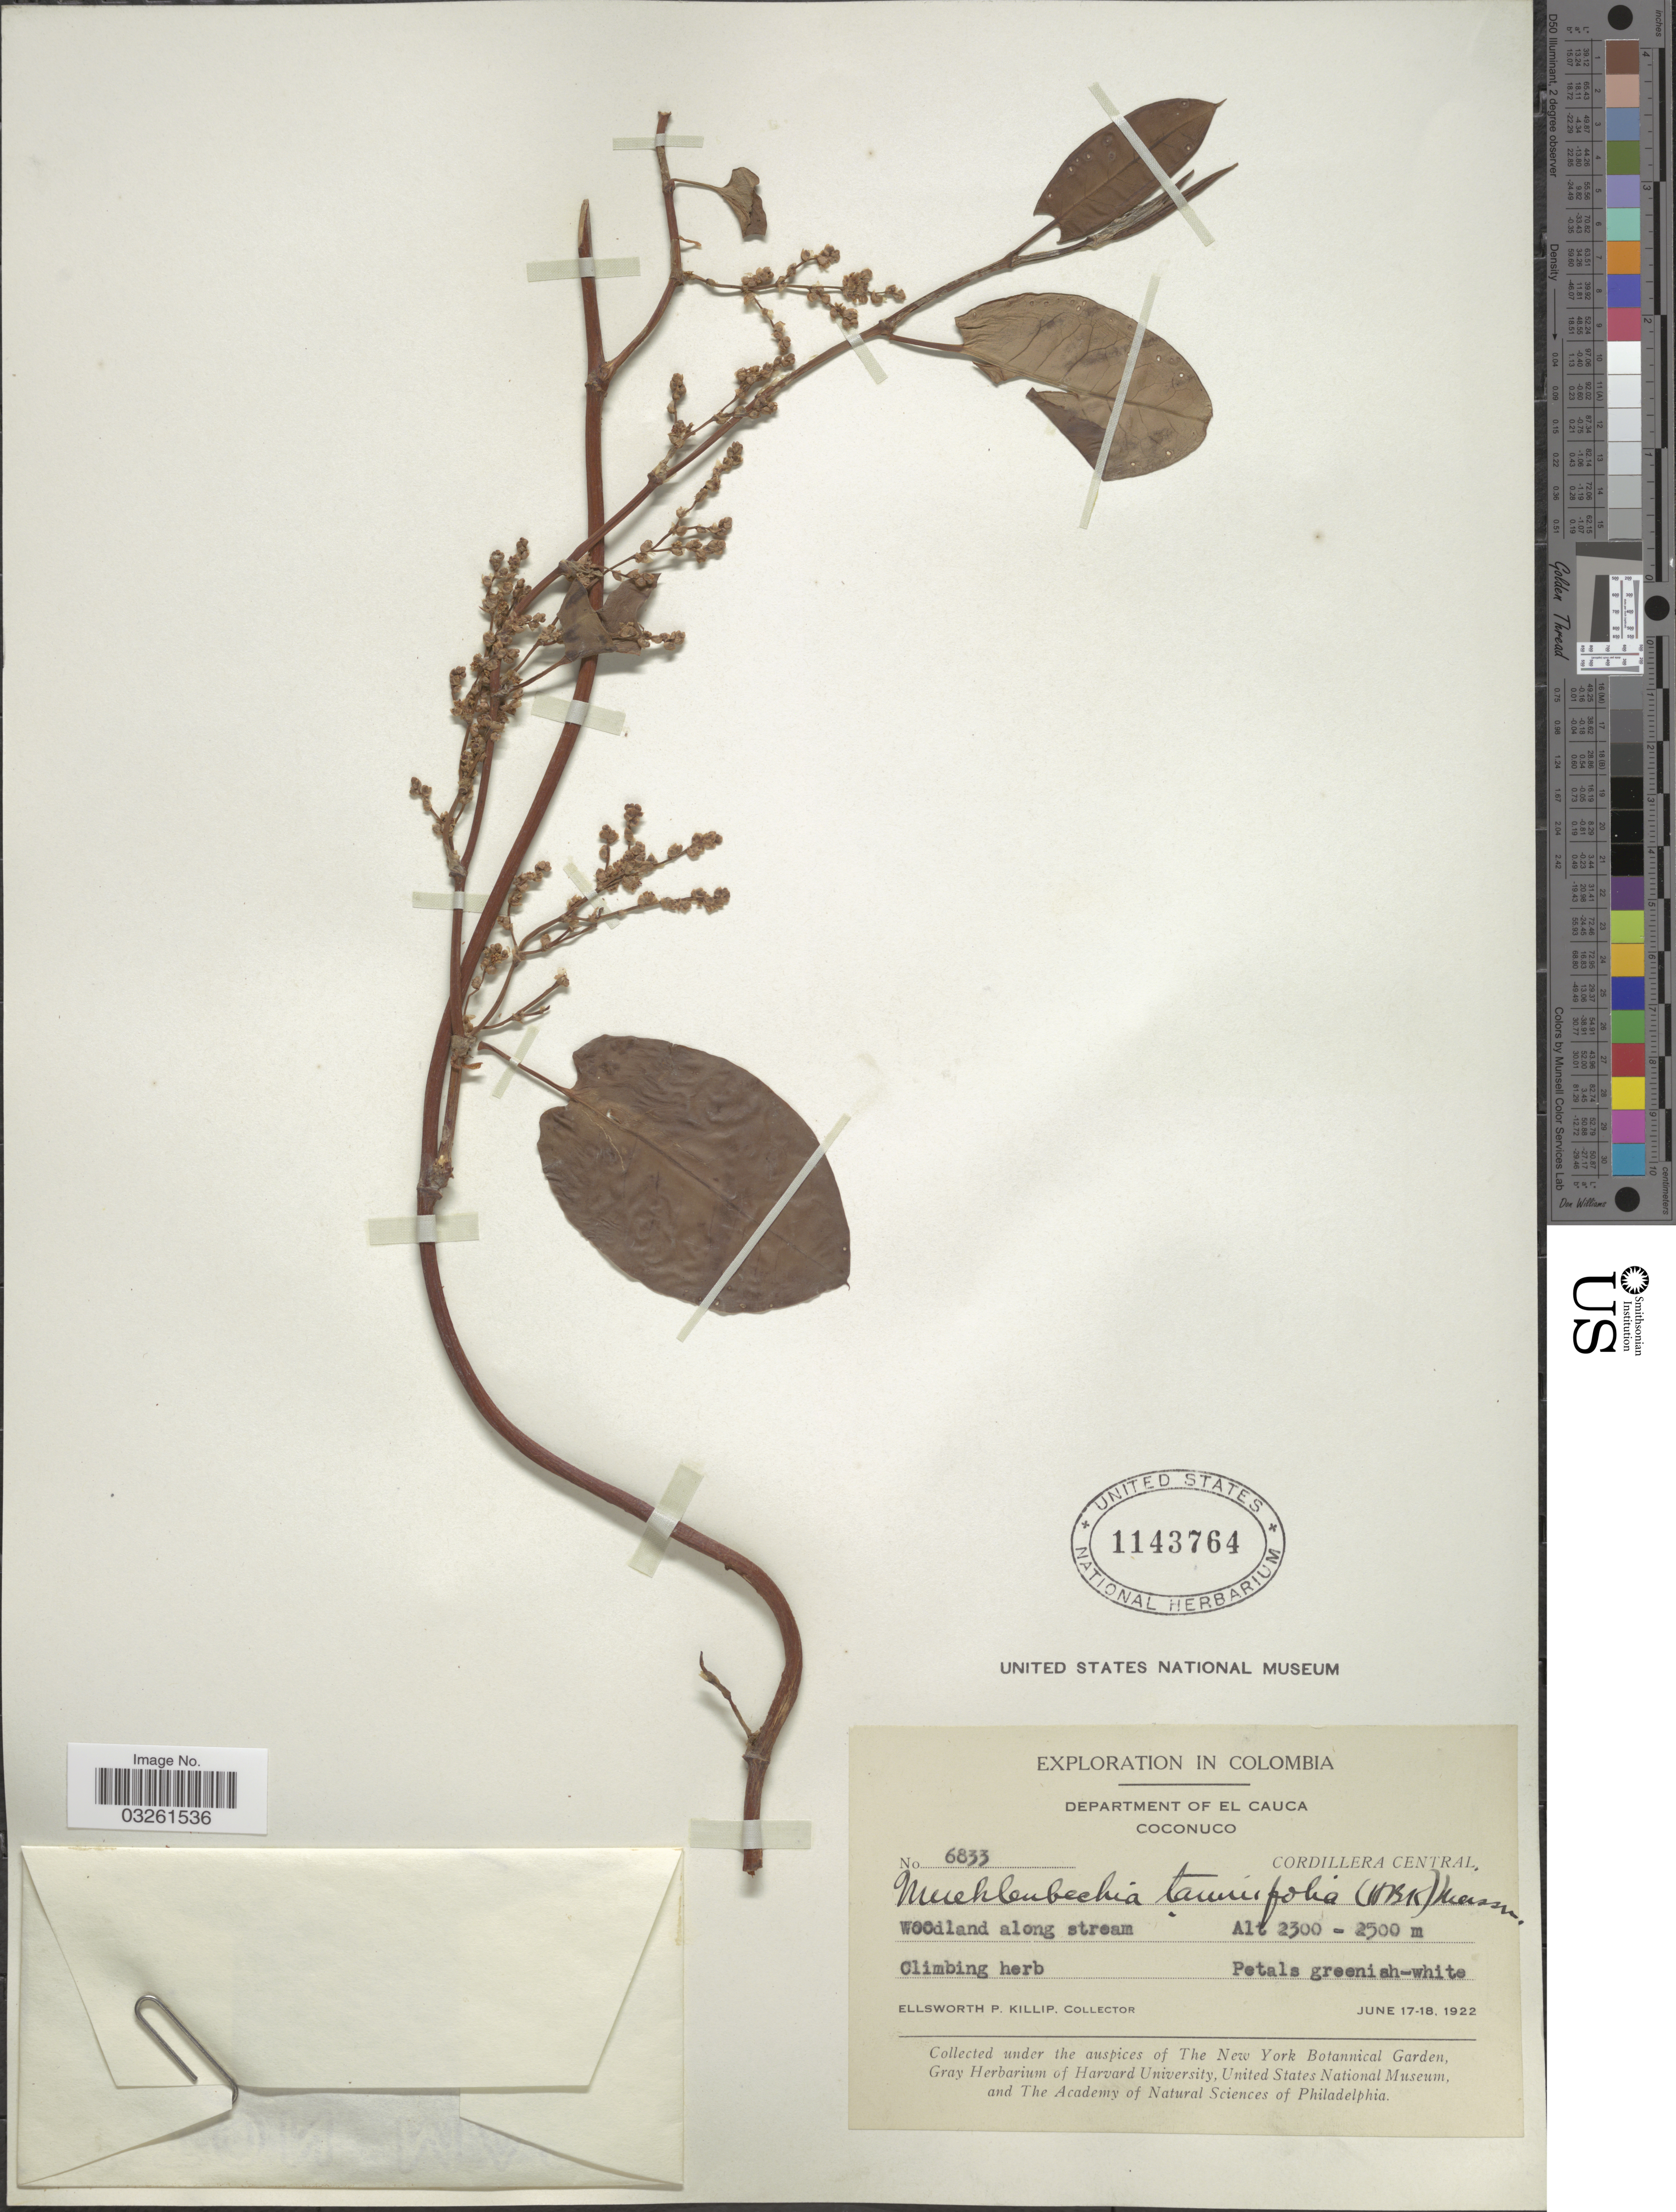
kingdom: Plantae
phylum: Tracheophyta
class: Magnoliopsida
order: Caryophyllales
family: Polygonaceae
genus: Muehlenbeckia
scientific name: Muehlenbeckia tamnifolia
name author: (Kunth) Meisn.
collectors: E. P. Killip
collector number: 6833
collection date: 1922-06-17/1922-06-18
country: Colombia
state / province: Cauca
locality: Department of El Cauca, Coconuco, Cordillera Central.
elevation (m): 2300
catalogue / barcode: US 1143764